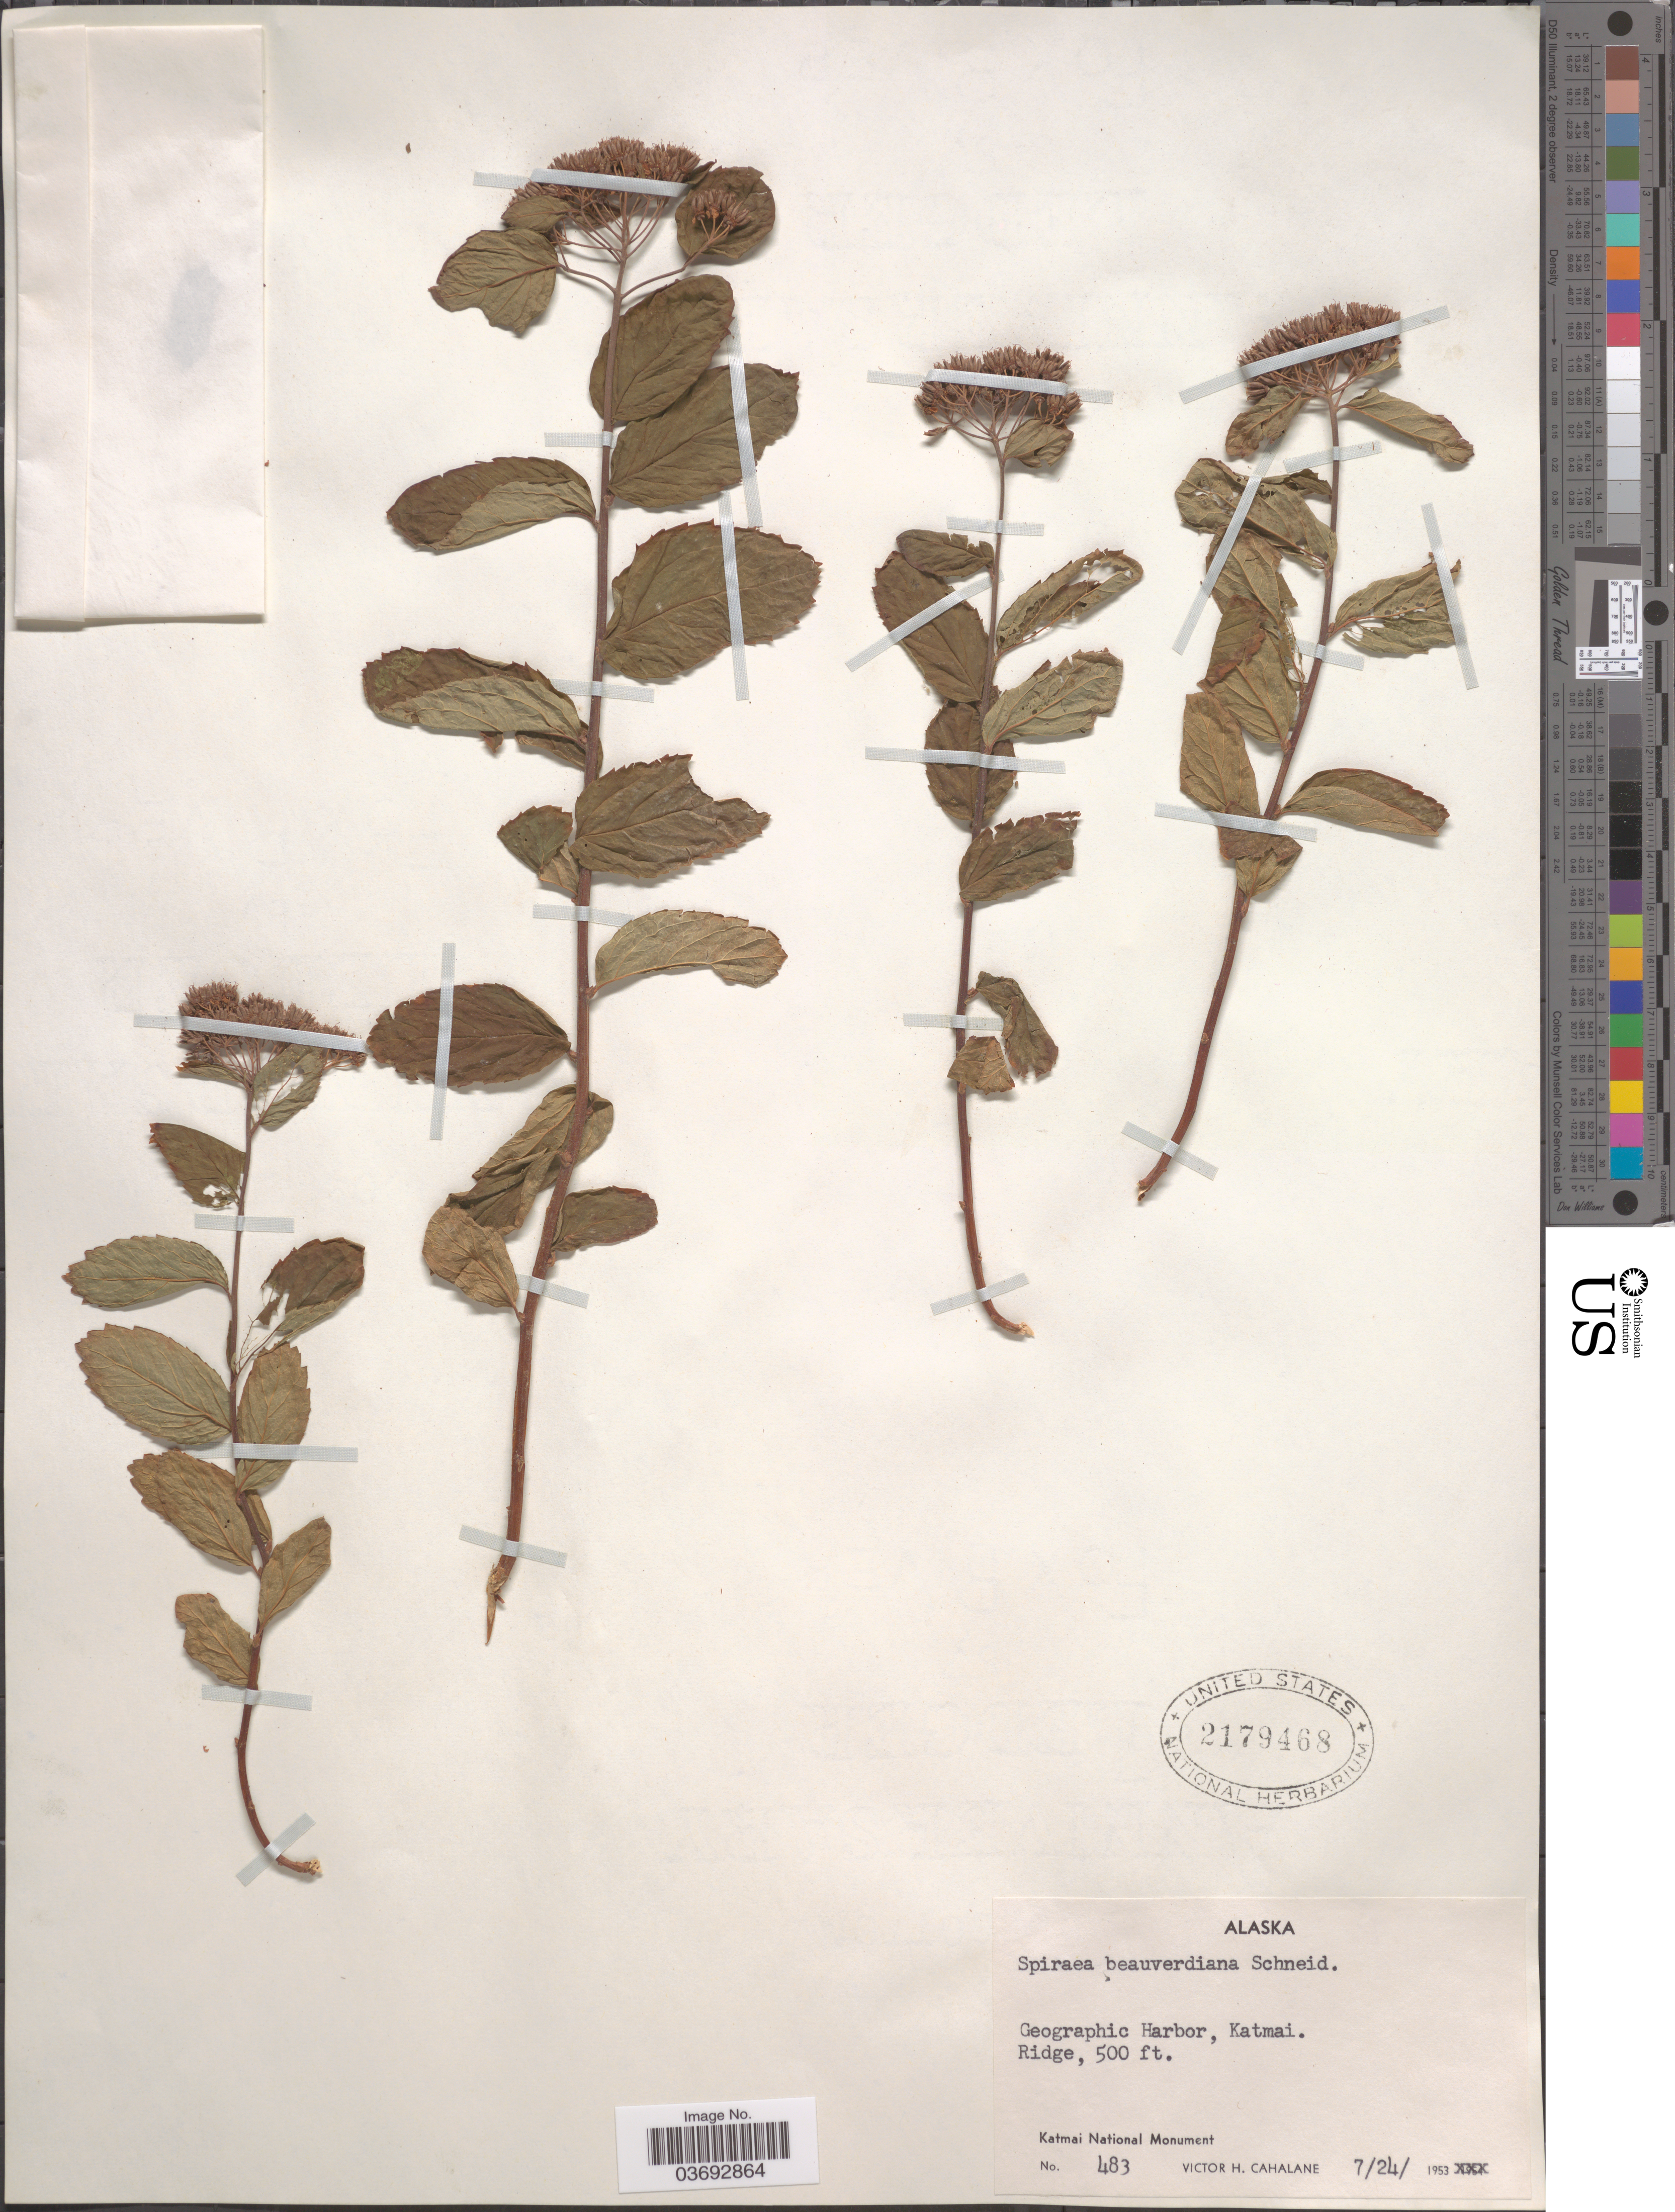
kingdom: Plantae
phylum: Tracheophyta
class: Magnoliopsida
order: Rosales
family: Rosaceae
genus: Spiraea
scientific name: Spiraea stevenii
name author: (C.K. Schneid.) Rydb.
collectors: V. Cahalane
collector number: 483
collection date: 1953-07-24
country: United States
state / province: Alaska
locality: Geographic Harbor, Katmai. Ridge. Katmai National Monument.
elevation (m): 152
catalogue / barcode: US 2179468